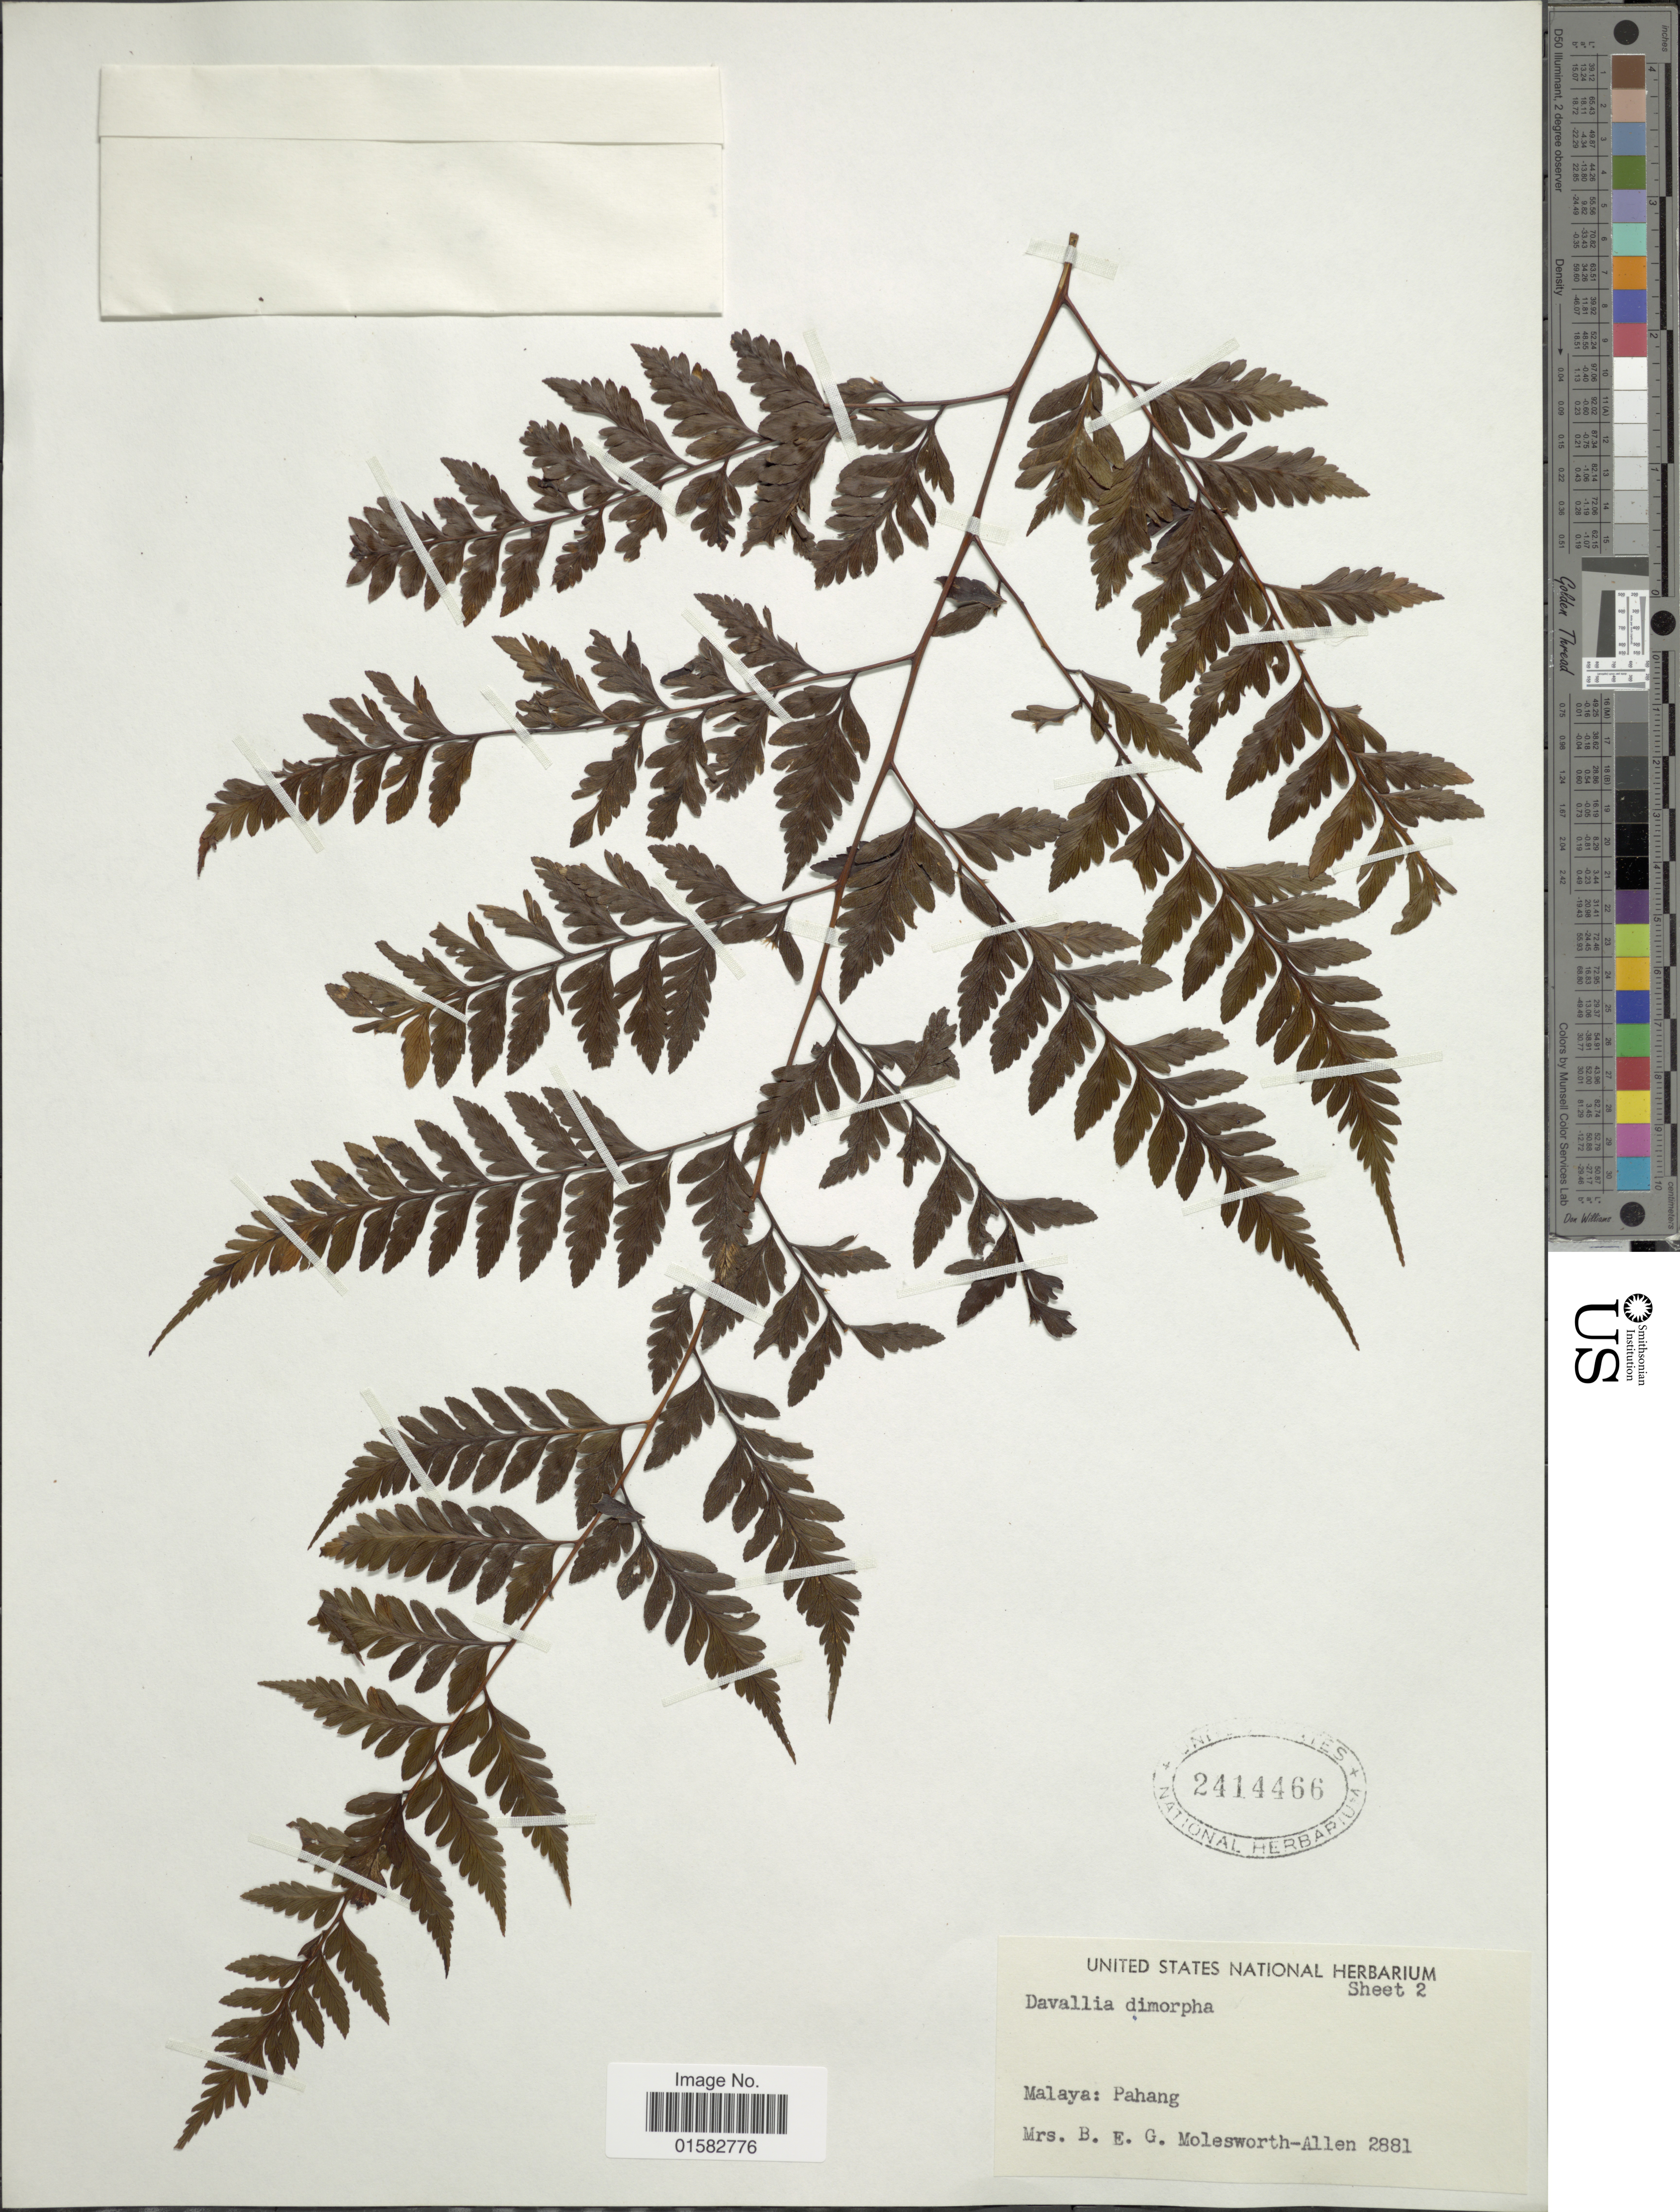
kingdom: Plantae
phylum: Tracheophyta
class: Polypodiopsida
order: Polypodiales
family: Davalliaceae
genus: Davallia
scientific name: Davallia divaricata var. dimorpha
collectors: Mrs. B. E. G. Molesworth-Allen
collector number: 2881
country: Malaysia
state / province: Pahang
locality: Malaya, Pahang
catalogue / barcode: US 2414466